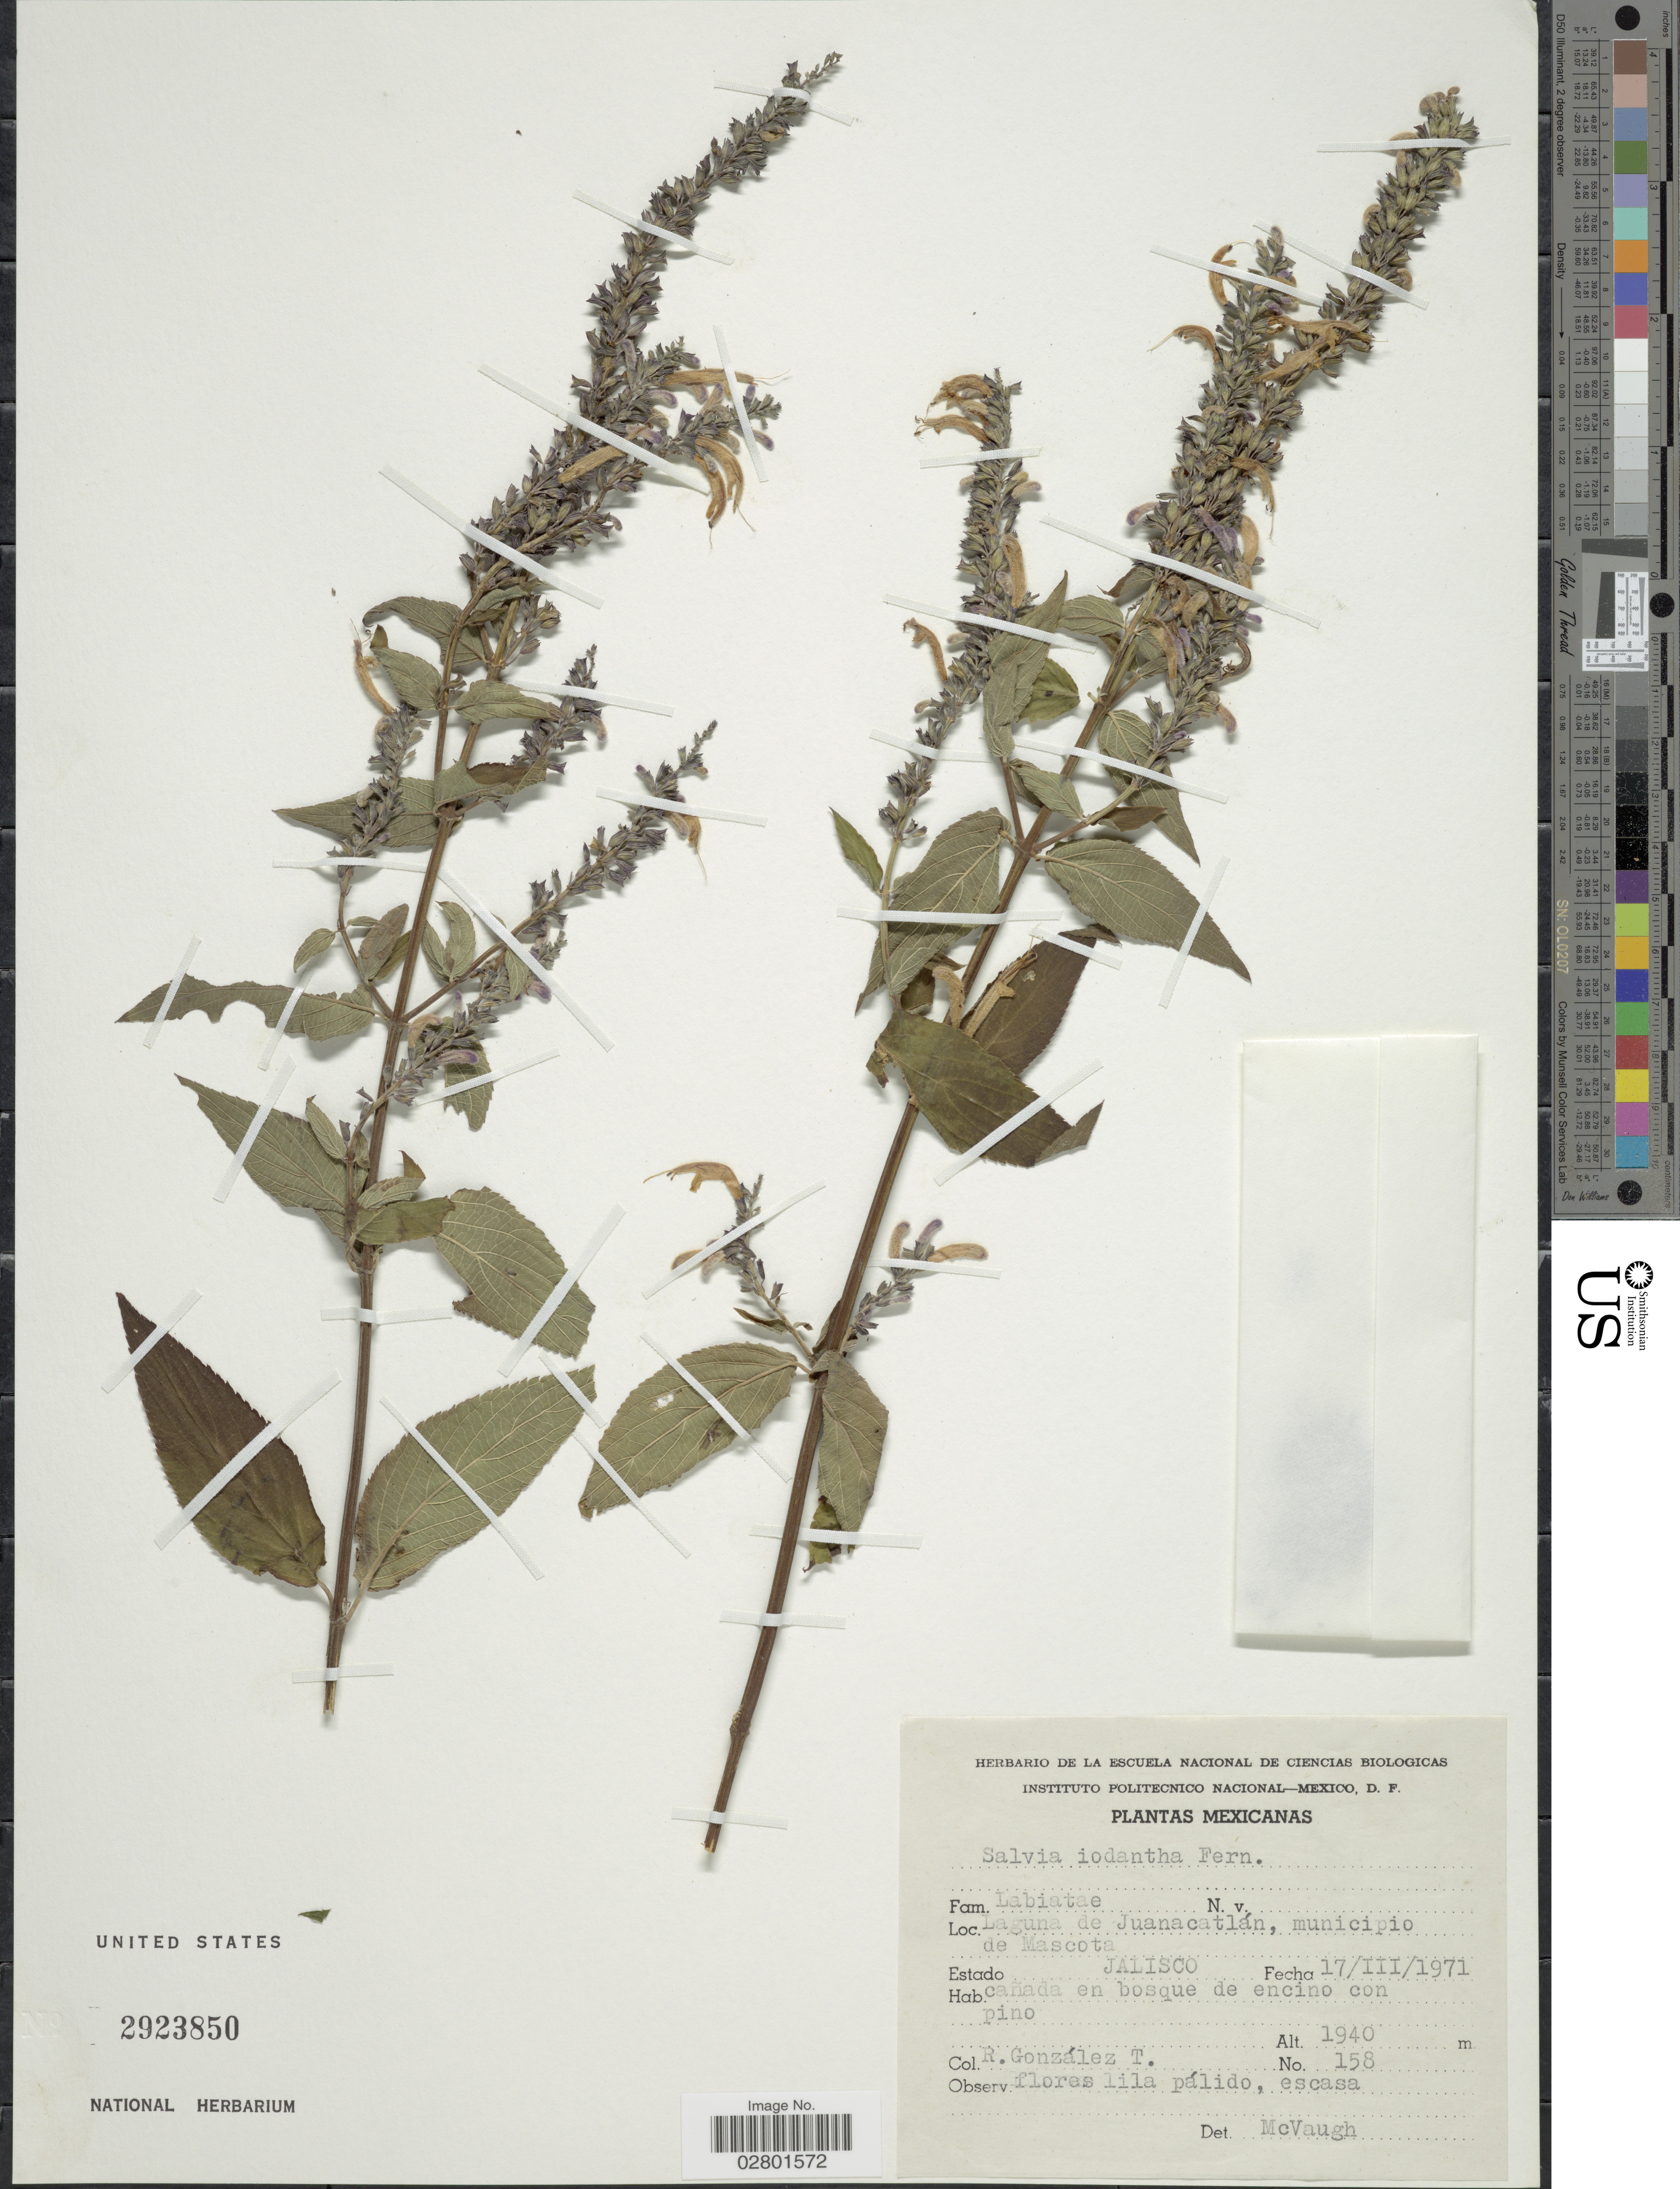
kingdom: Plantae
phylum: Tracheophyta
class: Magnoliopsida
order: Lamiales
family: Lamiaceae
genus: Salvia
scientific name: Salvia iodantha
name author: Fernald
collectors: R. Gonzalez T.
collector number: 158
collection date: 1971-03-17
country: Mexico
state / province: Jalisco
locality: Laguna de Juanacatlán, municipio de Mascota.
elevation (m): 1940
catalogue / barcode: US 2923850